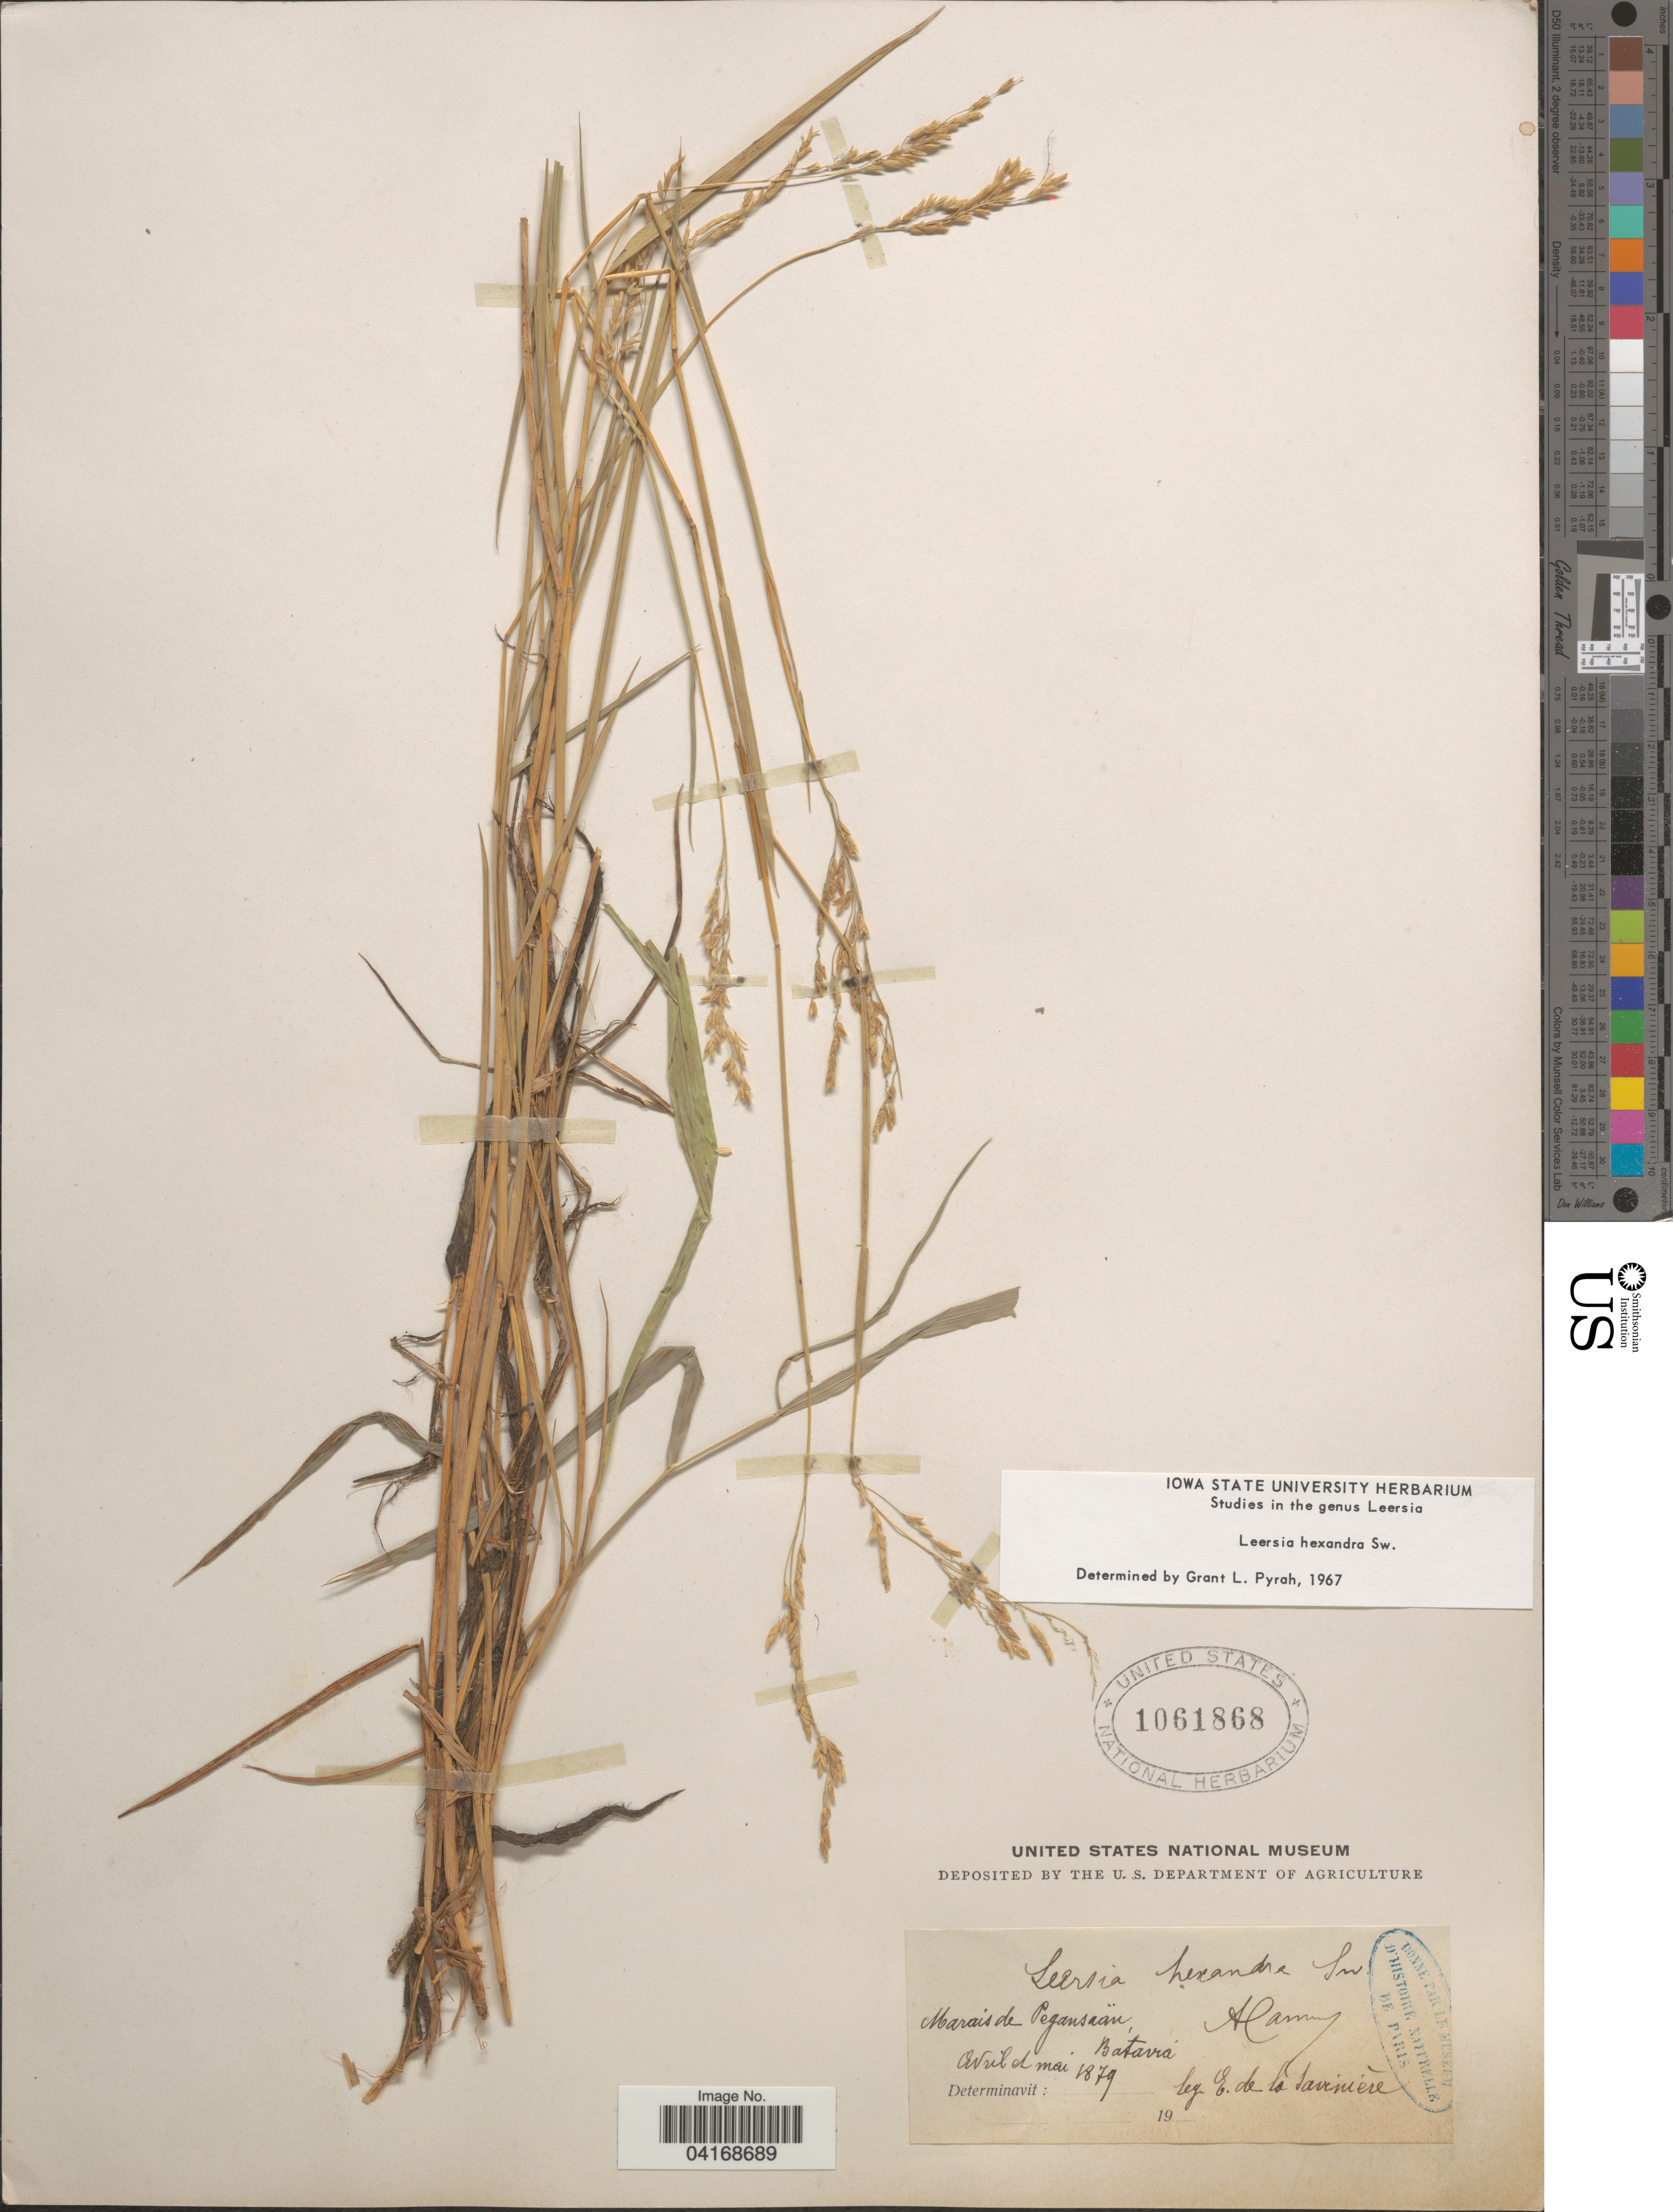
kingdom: Plantae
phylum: Tracheophyta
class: Liliopsida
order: Poales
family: Poaceae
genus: Leersia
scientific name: Leersia hexandra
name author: Sw.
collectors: E. Savinièrre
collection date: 1879-04/1879-05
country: Indonesia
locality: Marais de Pegansaän, Batavia.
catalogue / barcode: US 1061868